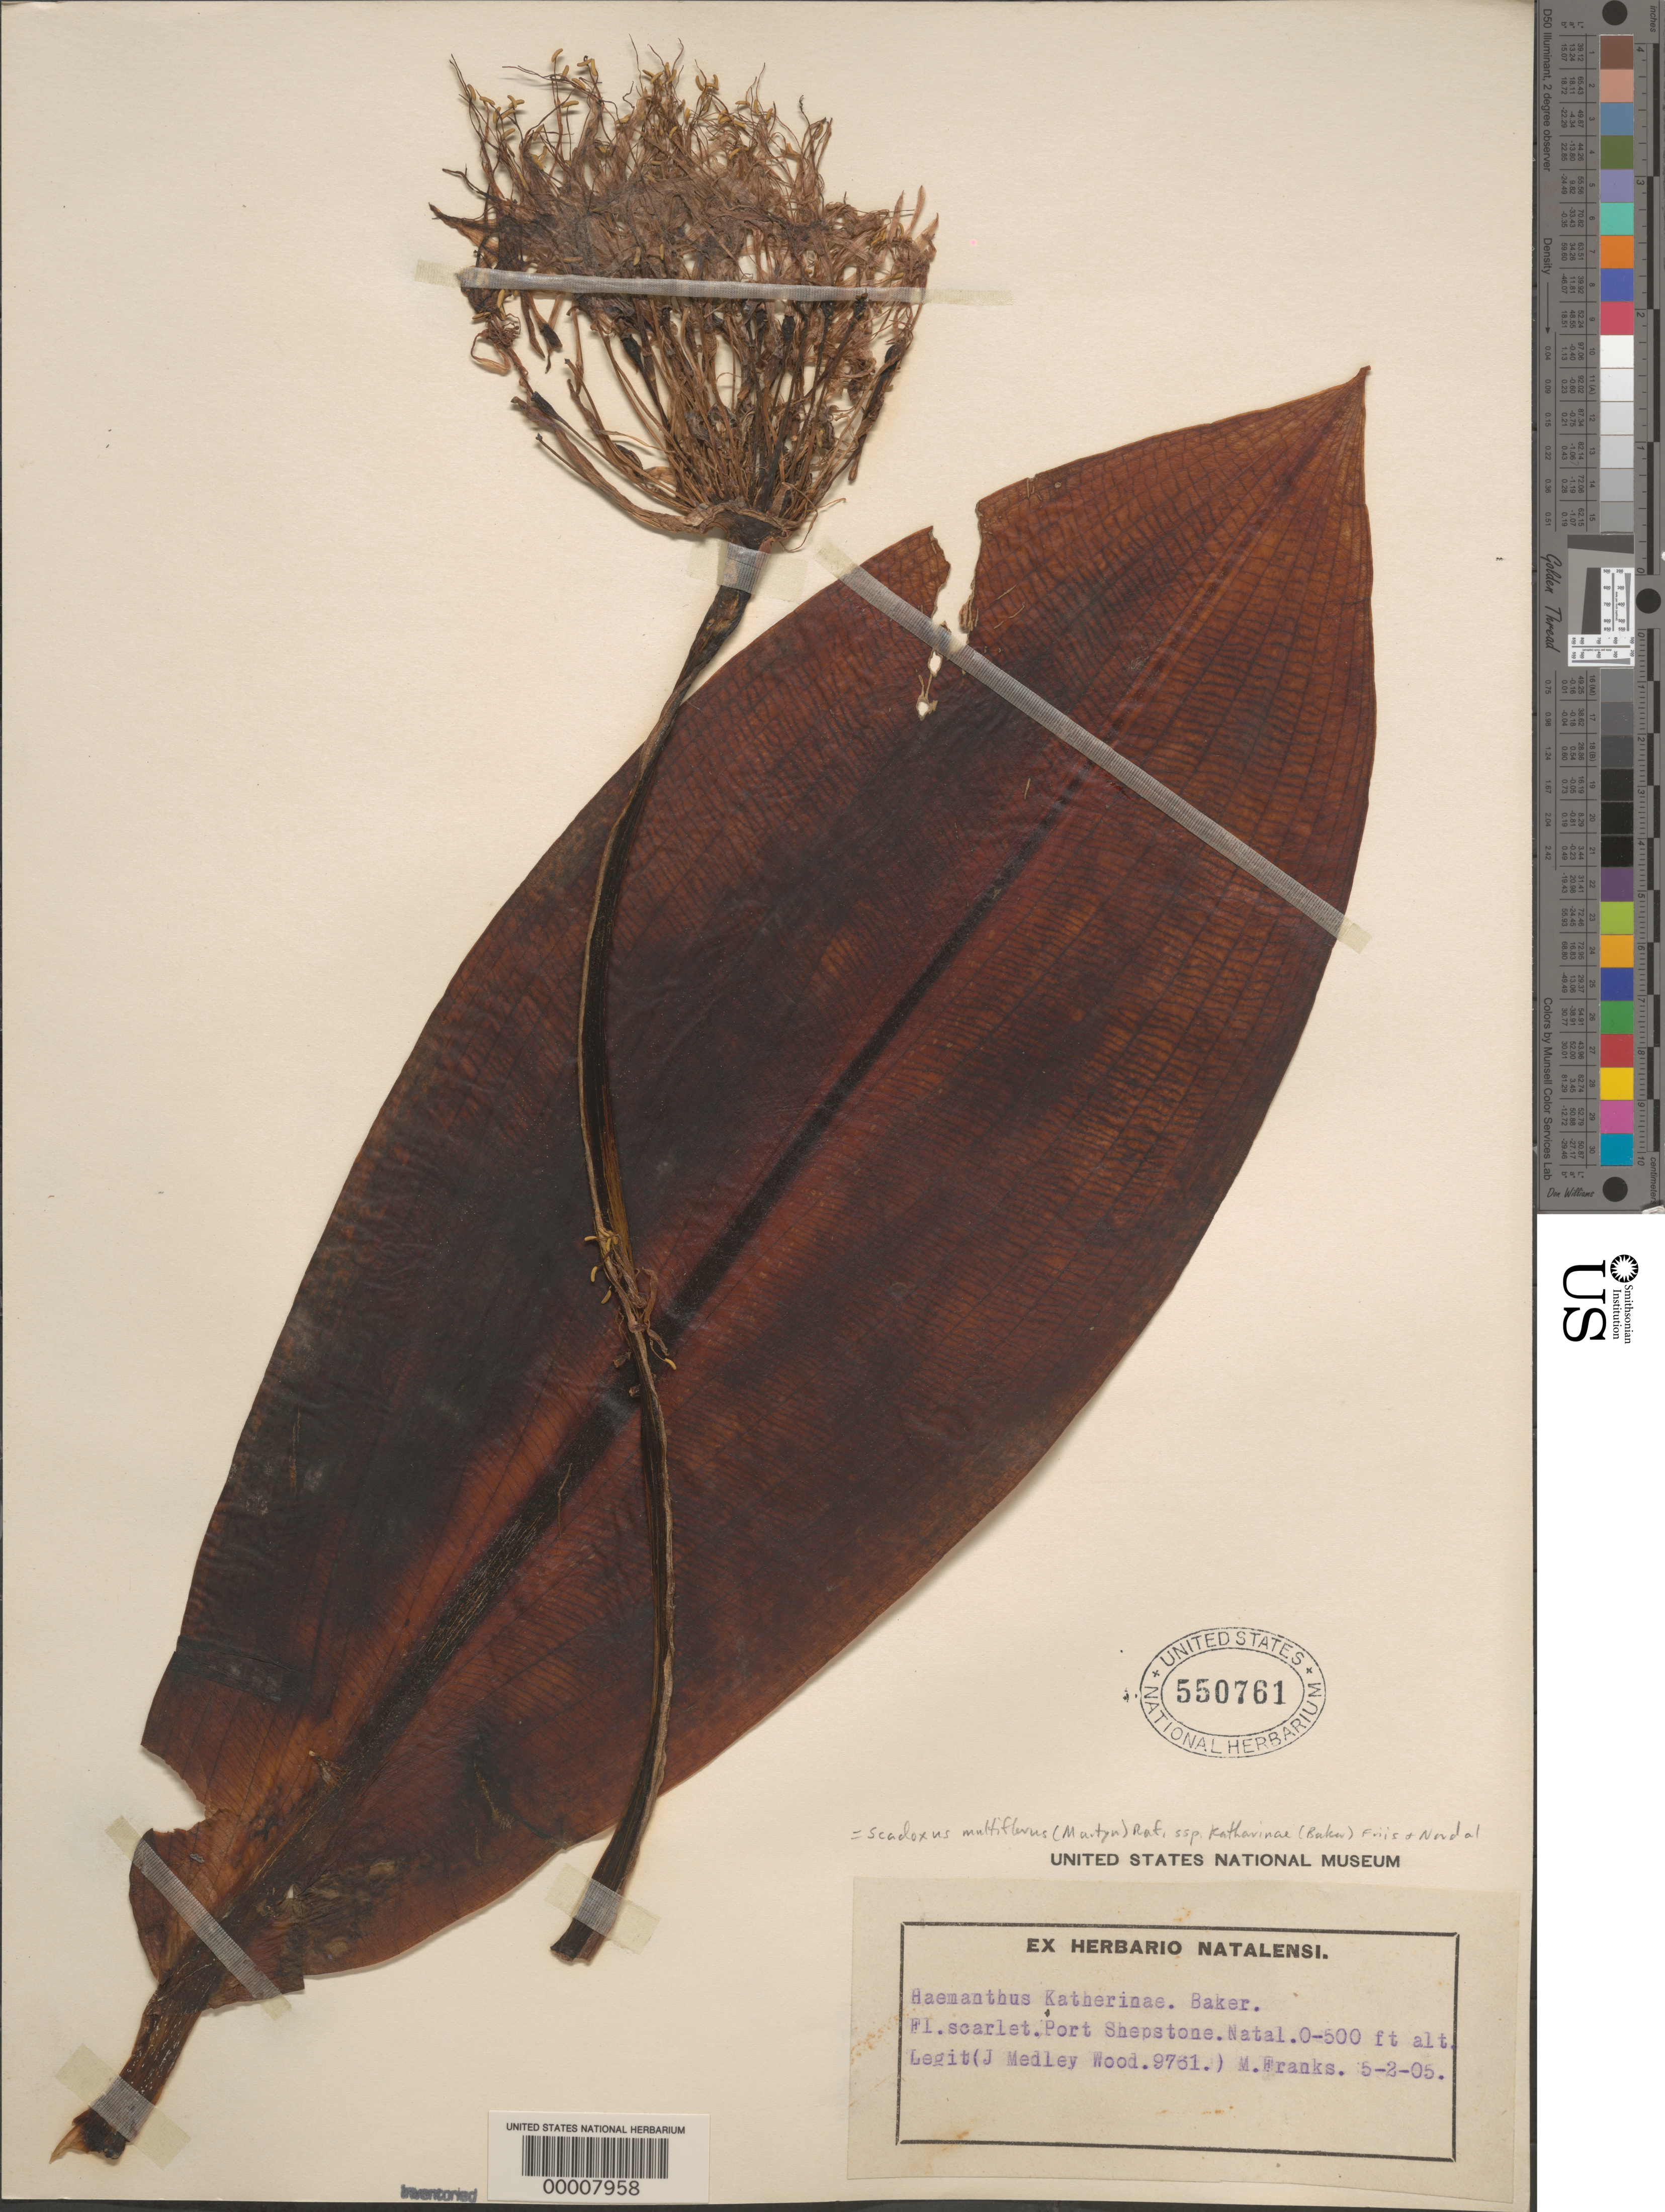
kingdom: Plantae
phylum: Tracheophyta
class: Liliopsida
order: Asparagales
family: Amaryllidaceae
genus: Scadoxus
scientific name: Scadoxus multiflorus subsp. katharinae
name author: (Baker) Friis & Nordal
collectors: M. Franks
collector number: J.m. Wood 9761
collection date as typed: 05 Feb 1905 or 02 May 1905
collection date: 1905-02-05 or 1905-05-02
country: South Africa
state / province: KwaZulu-Natal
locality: Port shepstone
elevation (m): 0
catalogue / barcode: US 550761